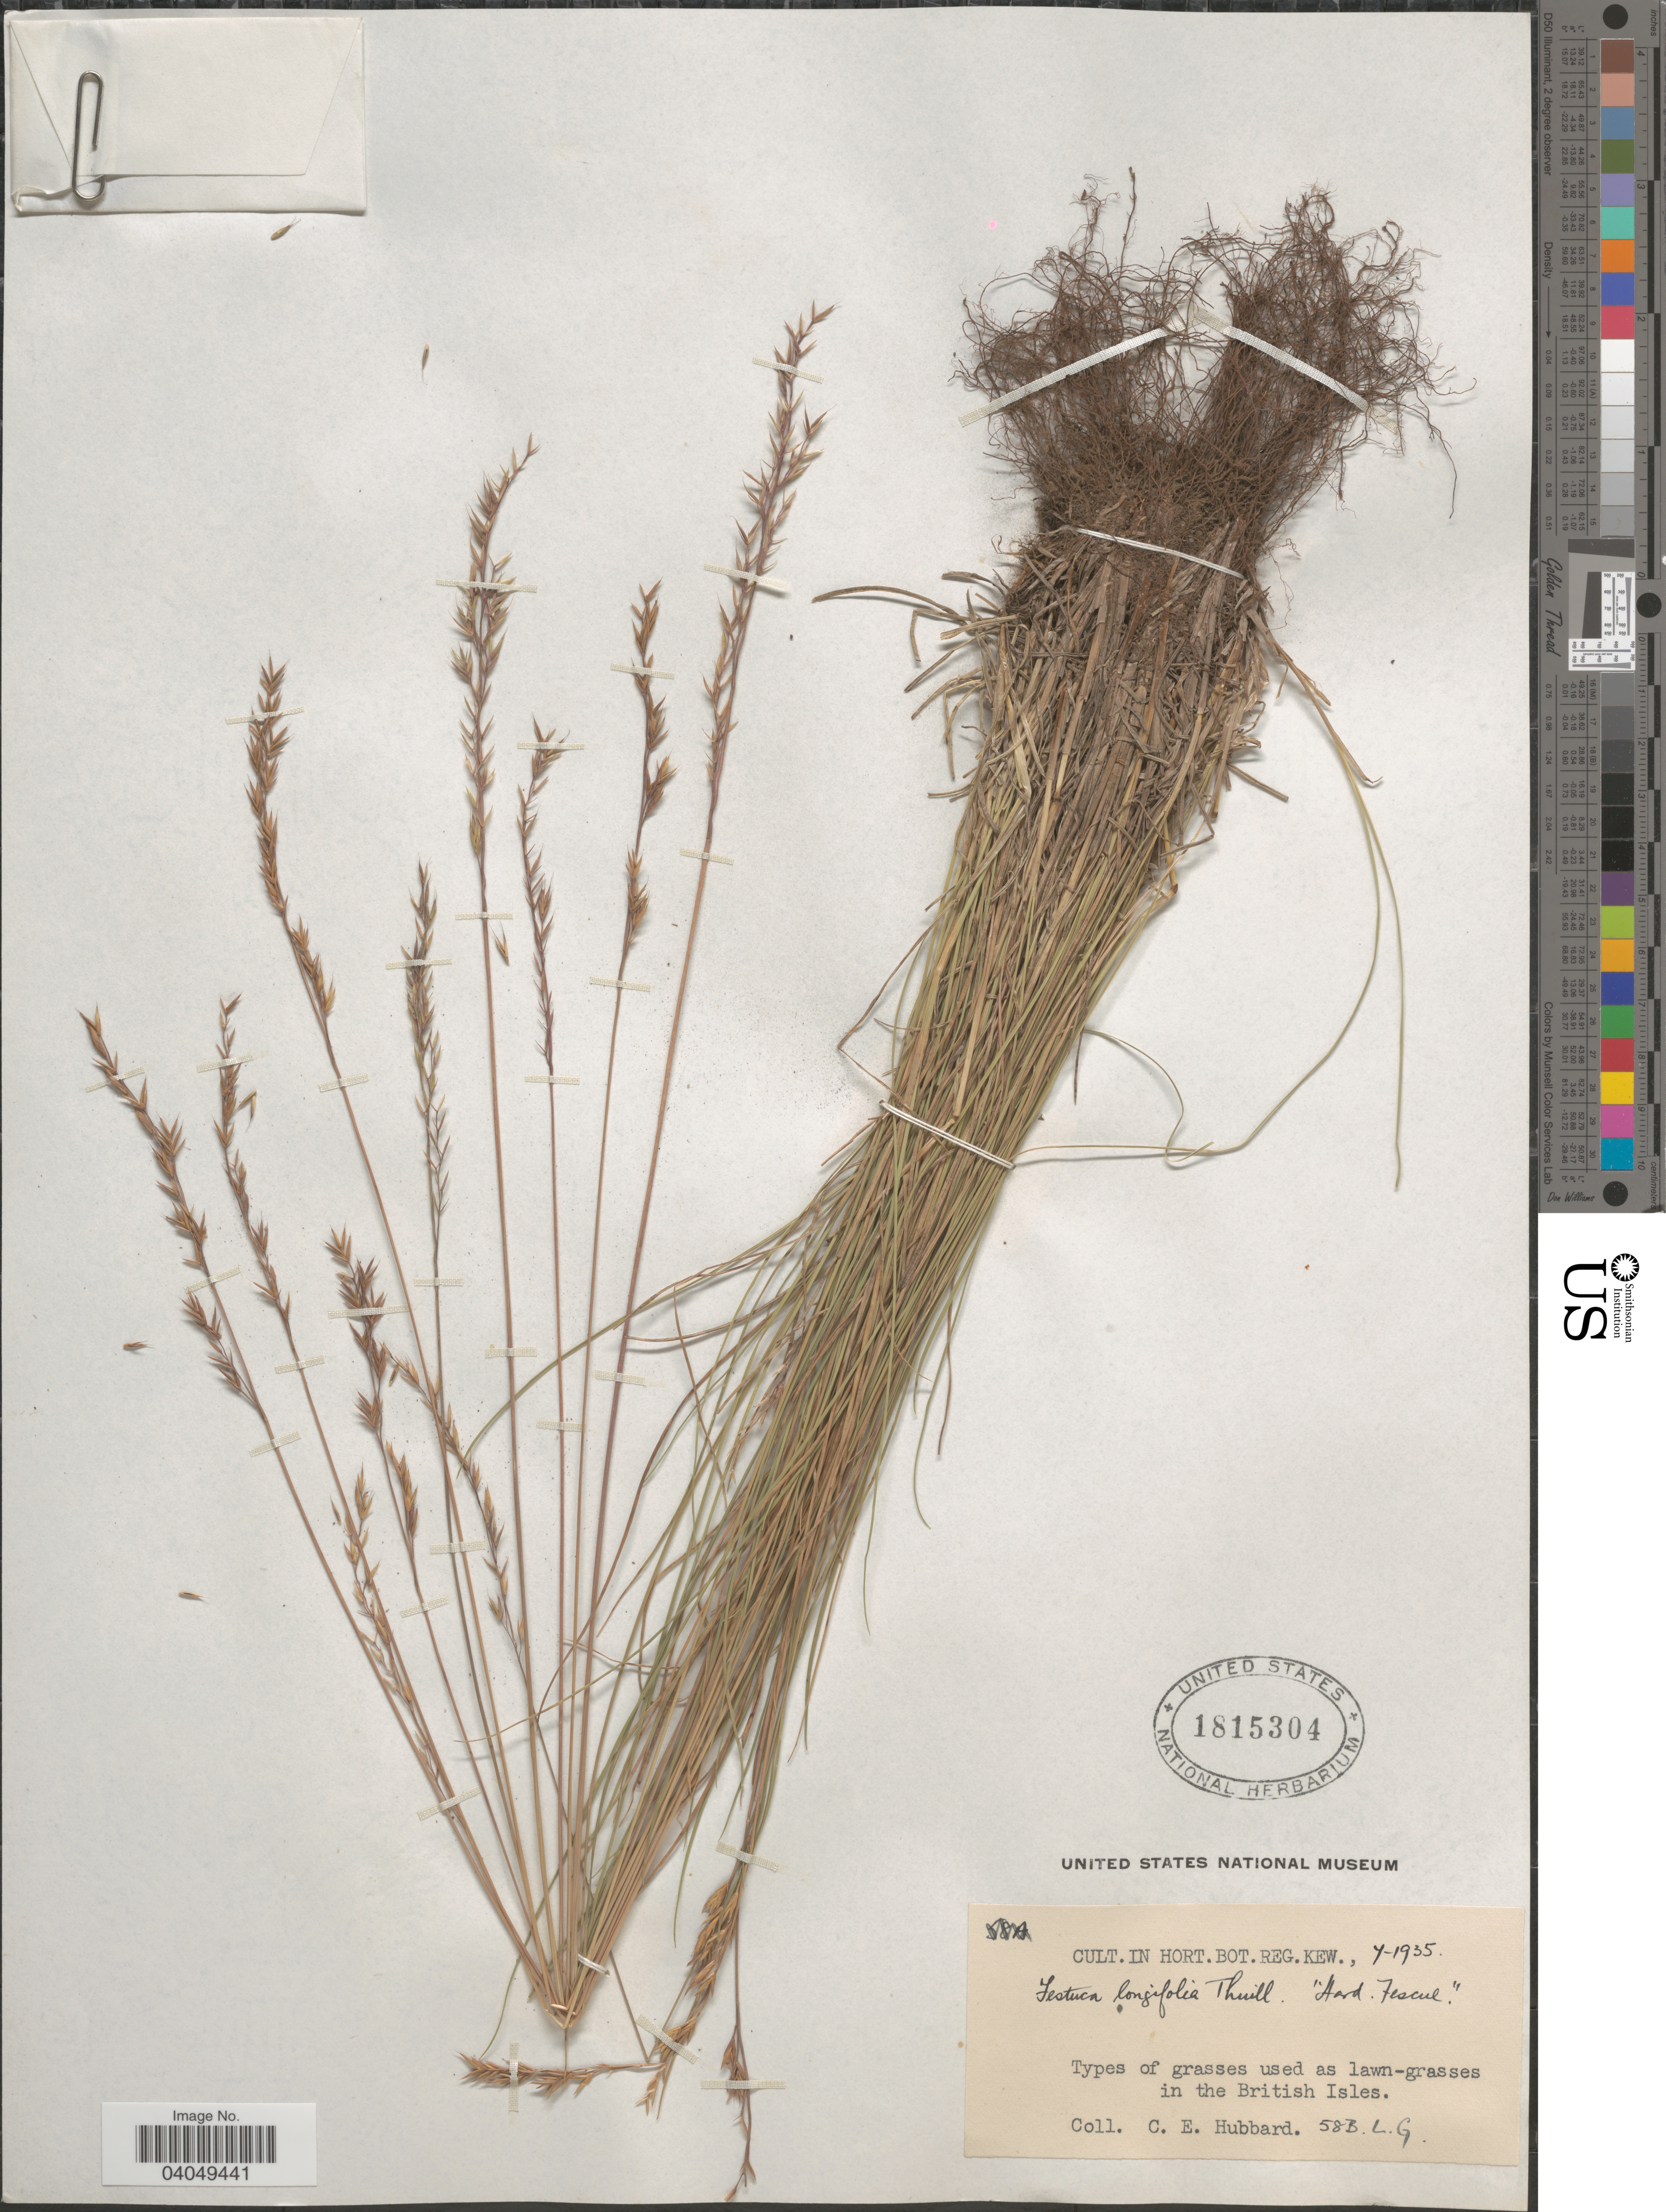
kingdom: Plantae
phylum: Tracheophyta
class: Liliopsida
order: Poales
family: Poaceae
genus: Festuca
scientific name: Festuca longifolia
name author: Thuill.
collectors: C. E. Hubbard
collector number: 58BLG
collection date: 1935-07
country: United Kingdom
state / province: England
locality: In Hort. Bot. Reg. Kew.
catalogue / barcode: US 1815304